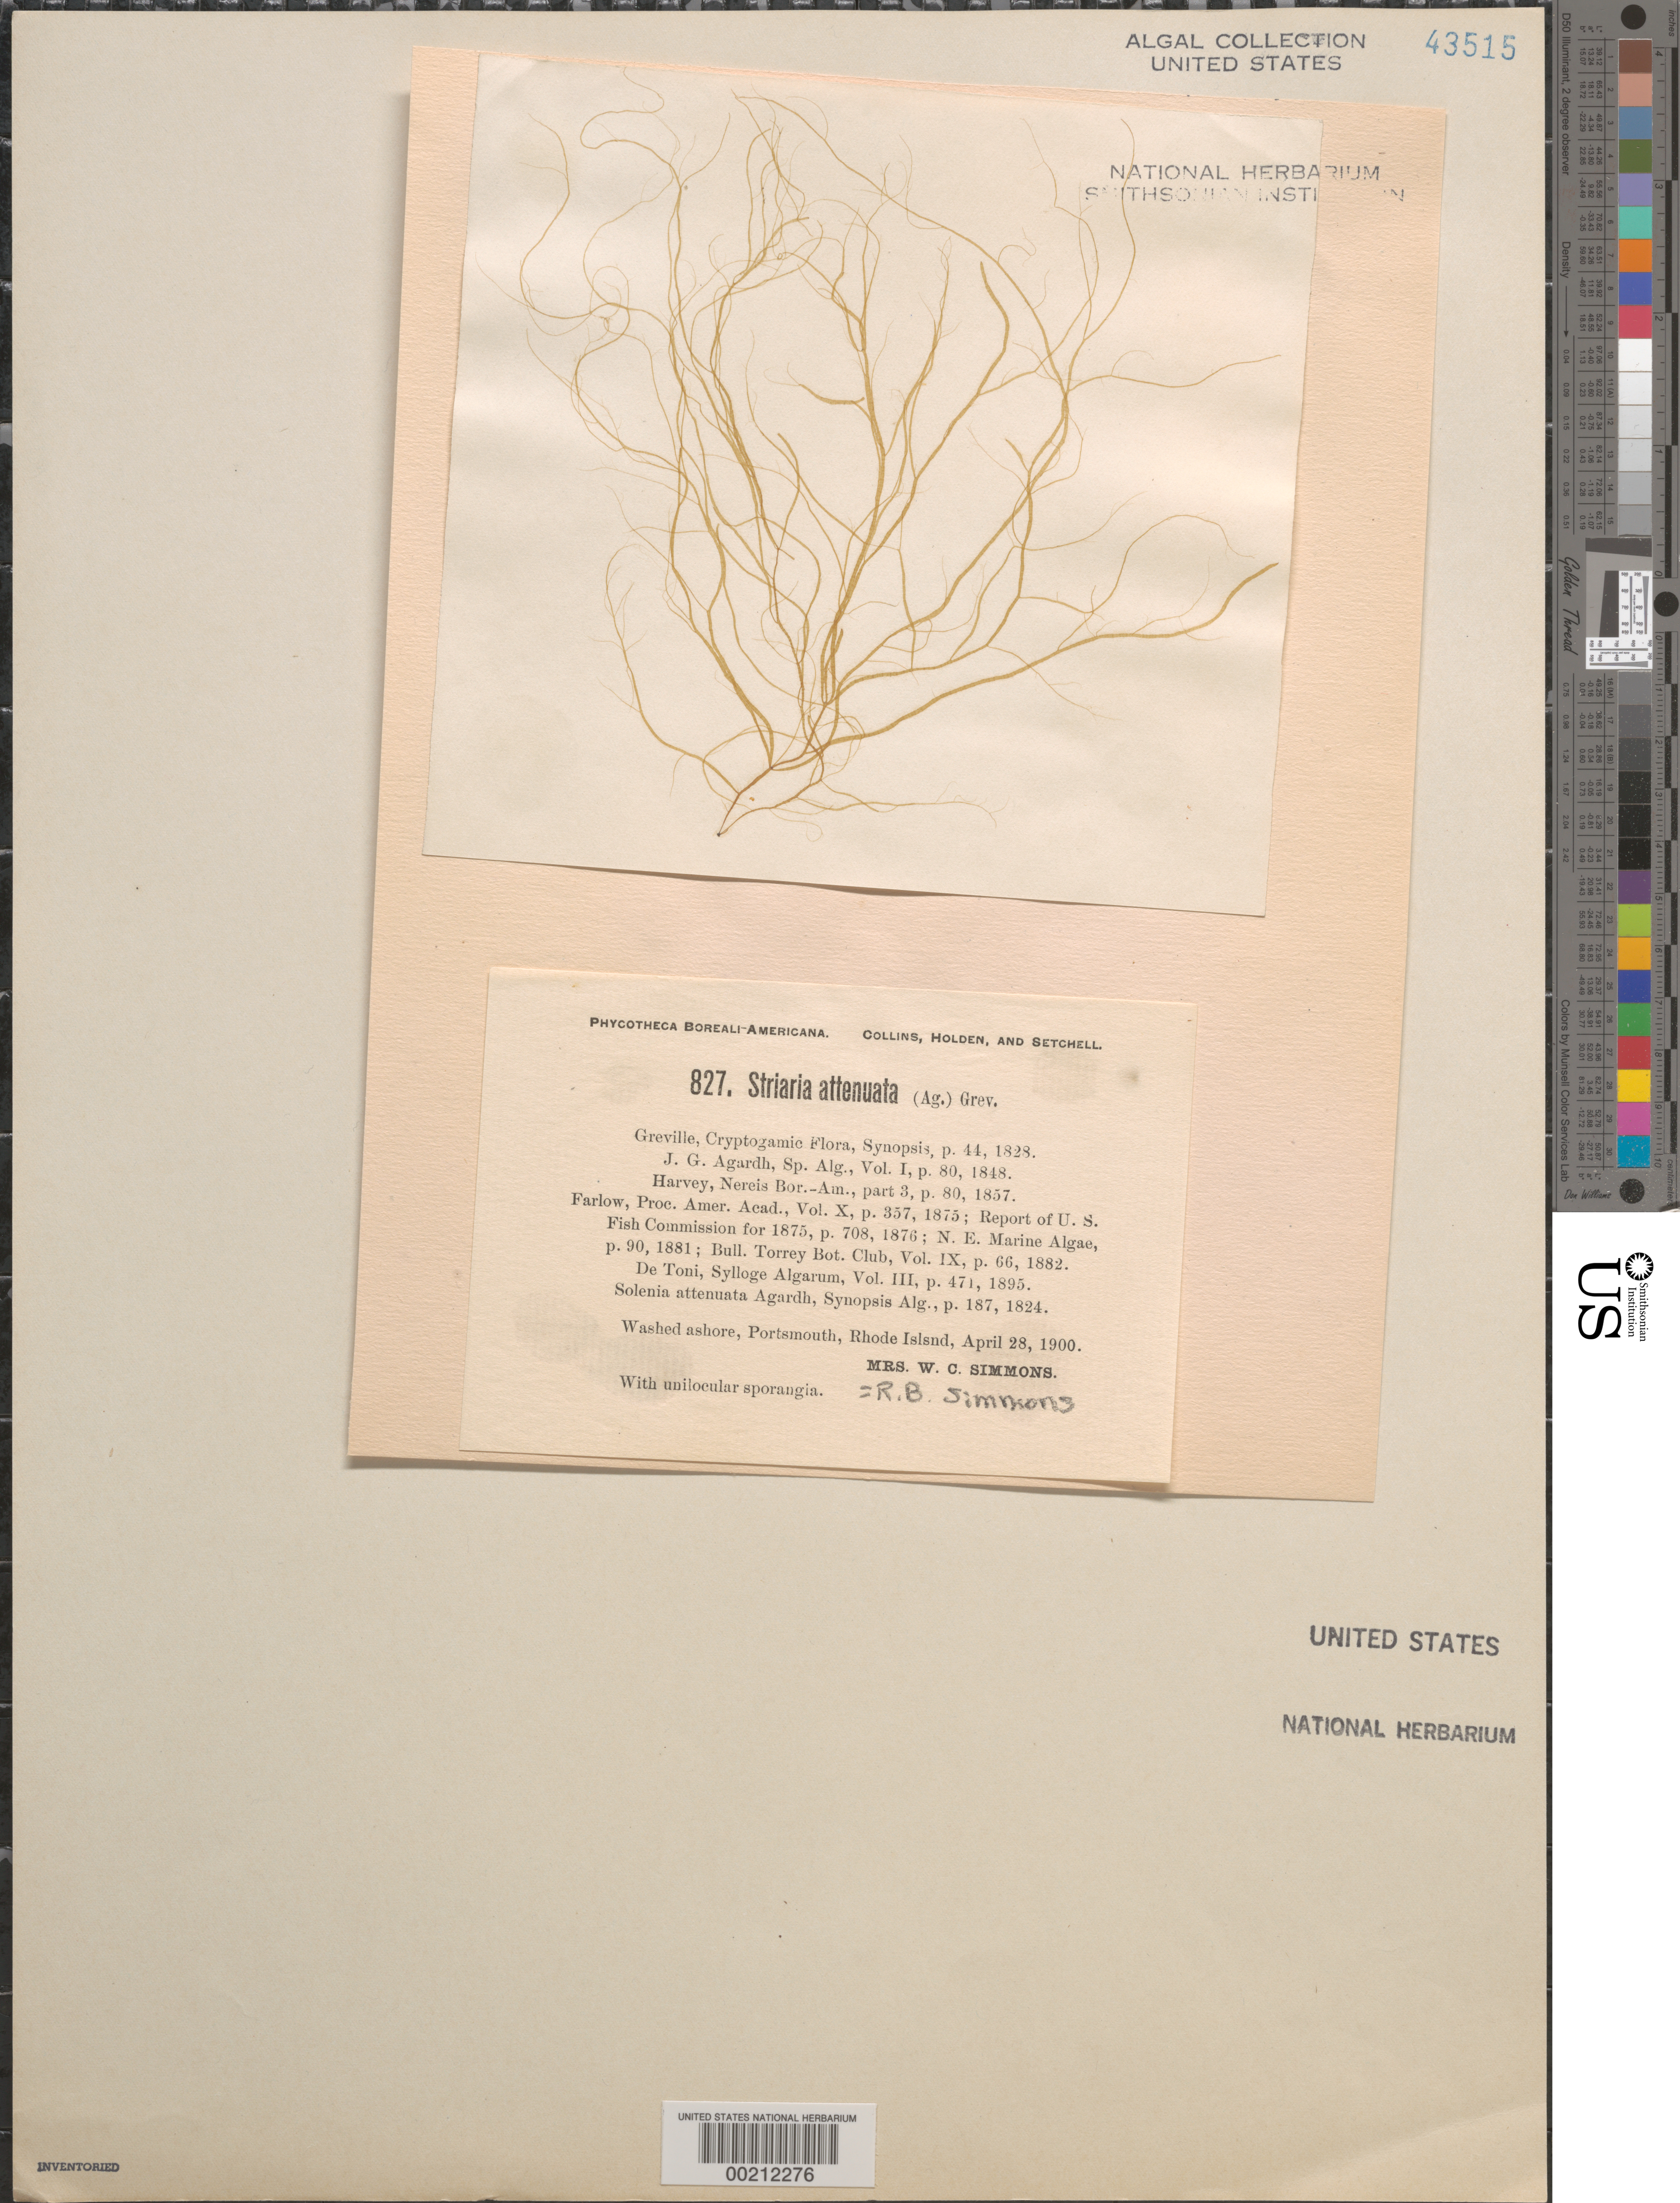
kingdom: Chromista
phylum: Ochrophyta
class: Phaeophyceae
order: Dictyosiphonales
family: Striariaceae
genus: Striaria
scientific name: Striaria attenuata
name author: (Grev.) Grev.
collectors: R. B. Simmons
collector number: PB-A 827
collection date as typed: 28 Apr 1900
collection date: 1900-04-28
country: United States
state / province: Rhode Island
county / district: Newport County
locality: Portsmouth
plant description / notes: Collins, Holden & Setchell, Phycotheca Boreali-Americana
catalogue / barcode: US 43515